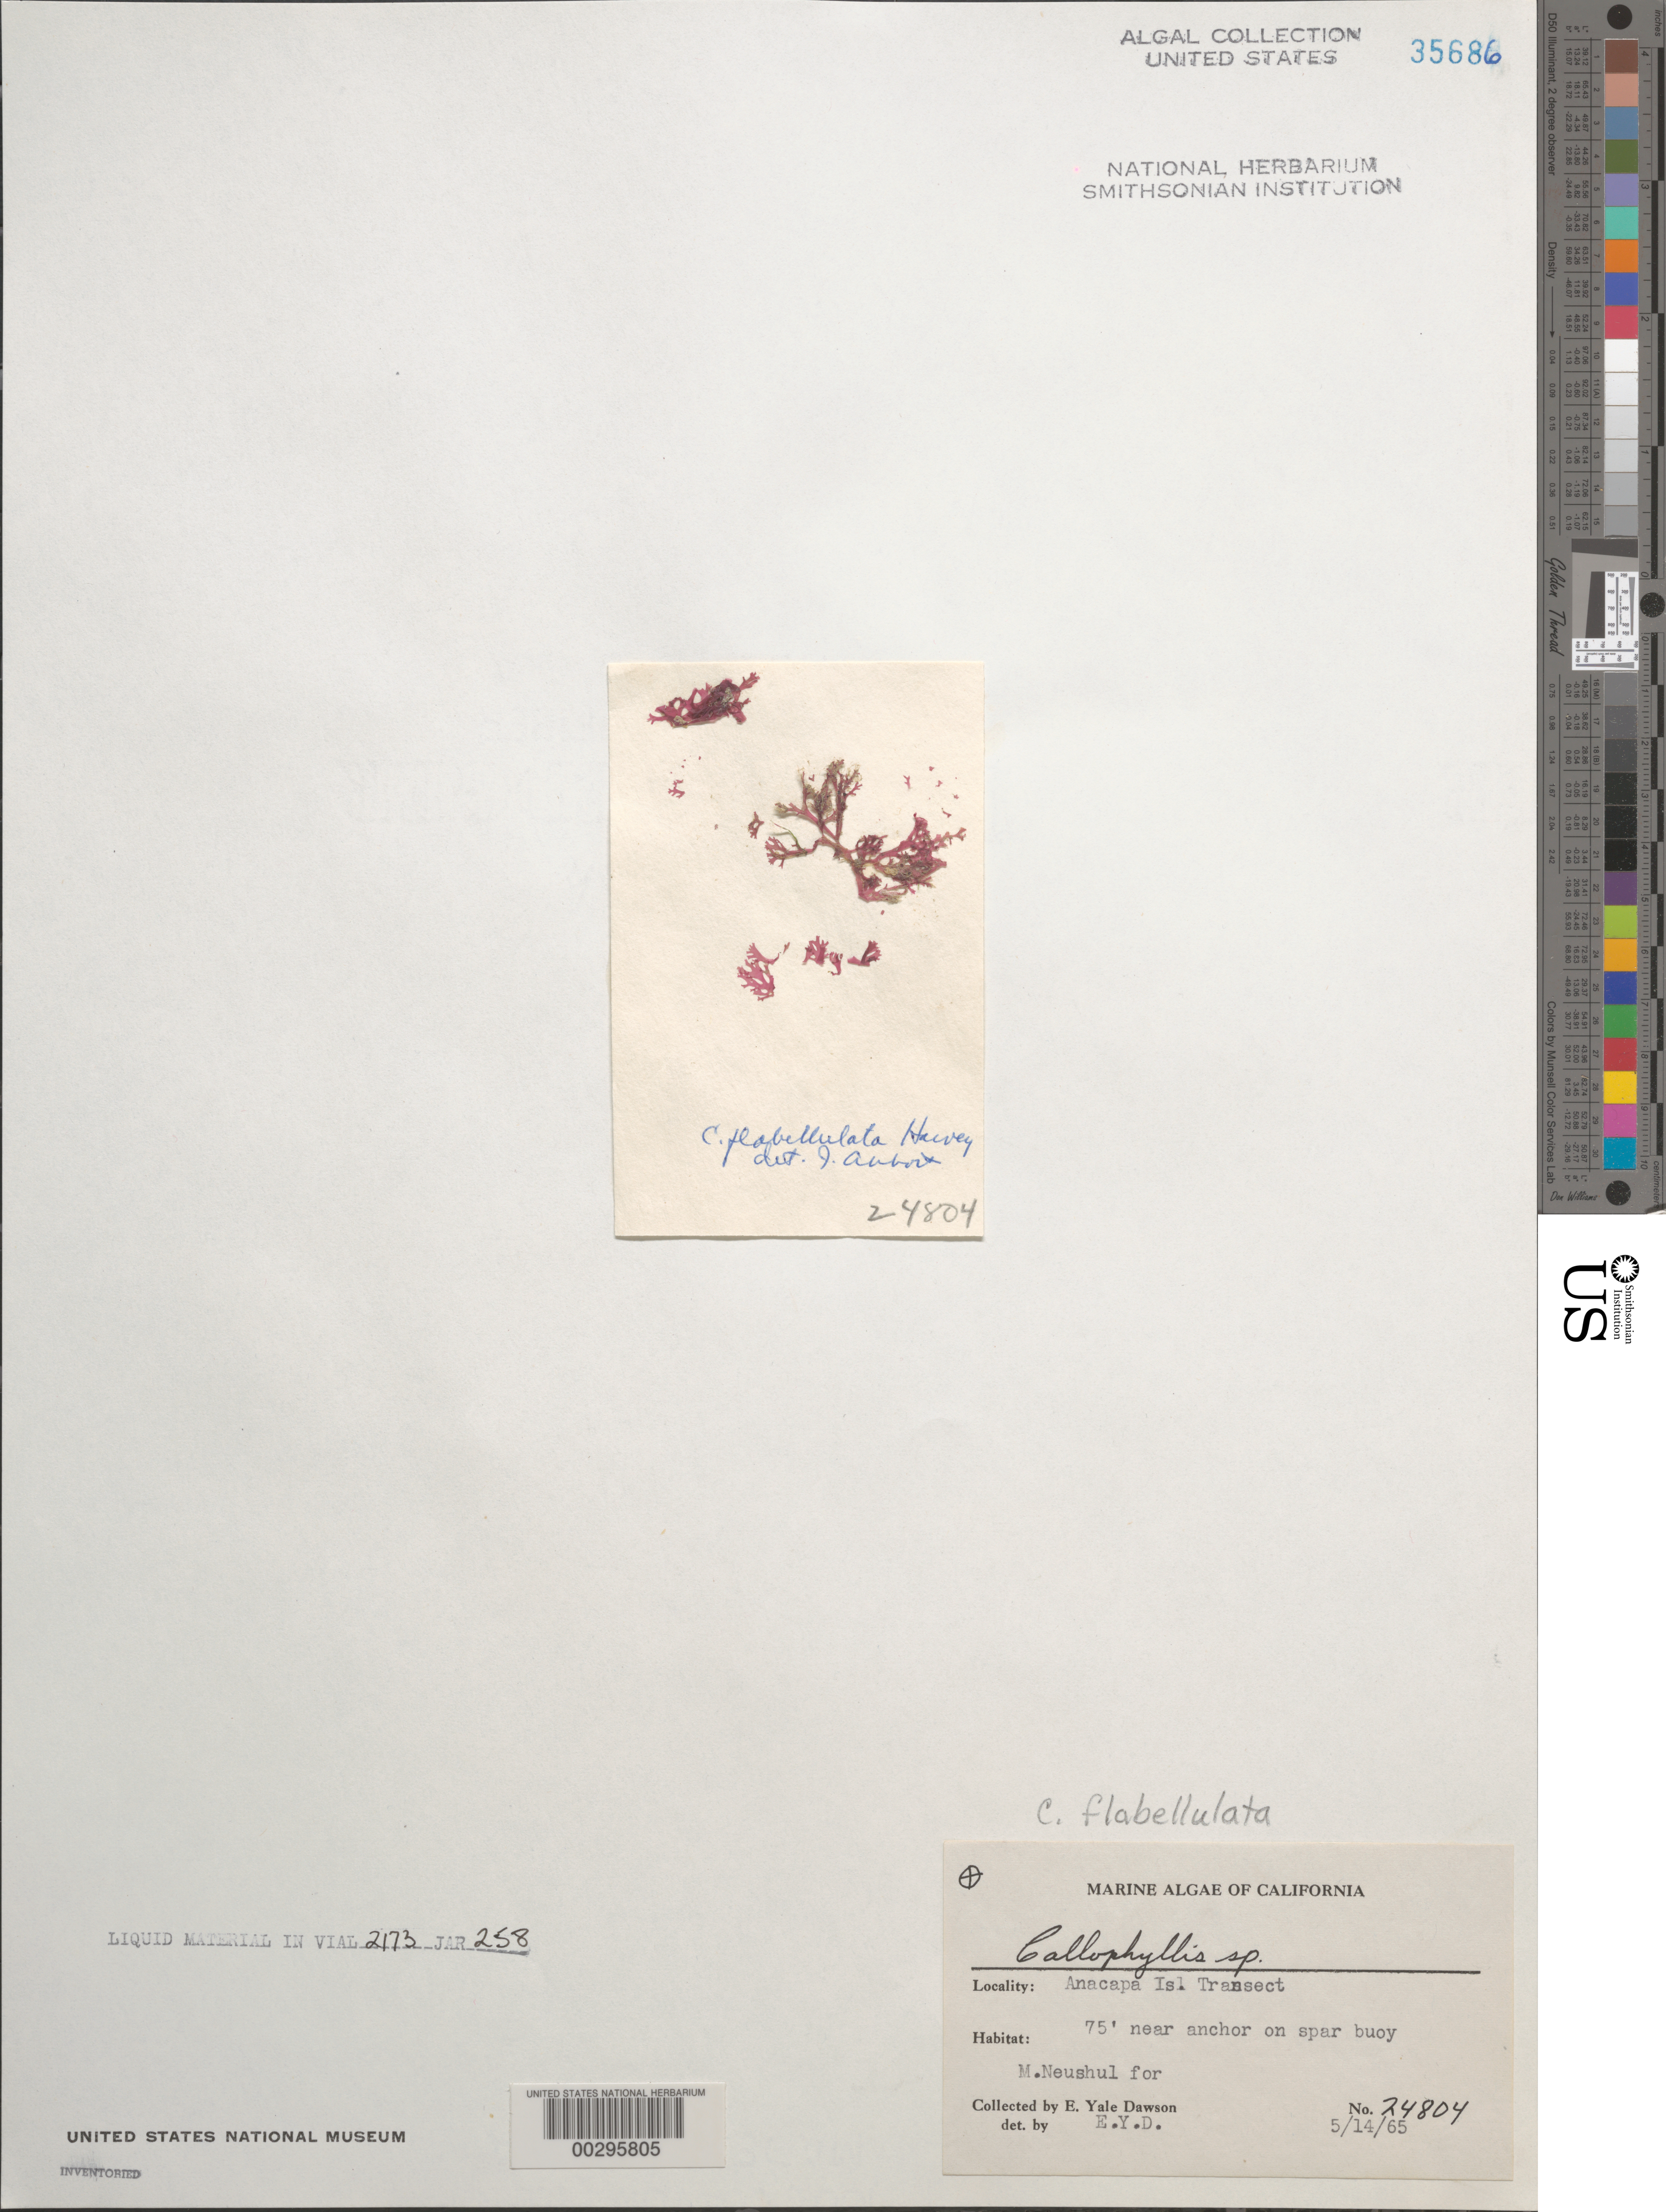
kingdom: Plantae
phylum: Rhodophyta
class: Florideophyceae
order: Gigartinales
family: Kallymeniaceae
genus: Callophyllis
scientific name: Callophyllis flabellulata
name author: Harv.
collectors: M. Neushul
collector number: EYD 24804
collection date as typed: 14 May 1965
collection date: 1965-05-14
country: United States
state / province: California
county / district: Ventura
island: Anacapa Island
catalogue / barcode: US 35686